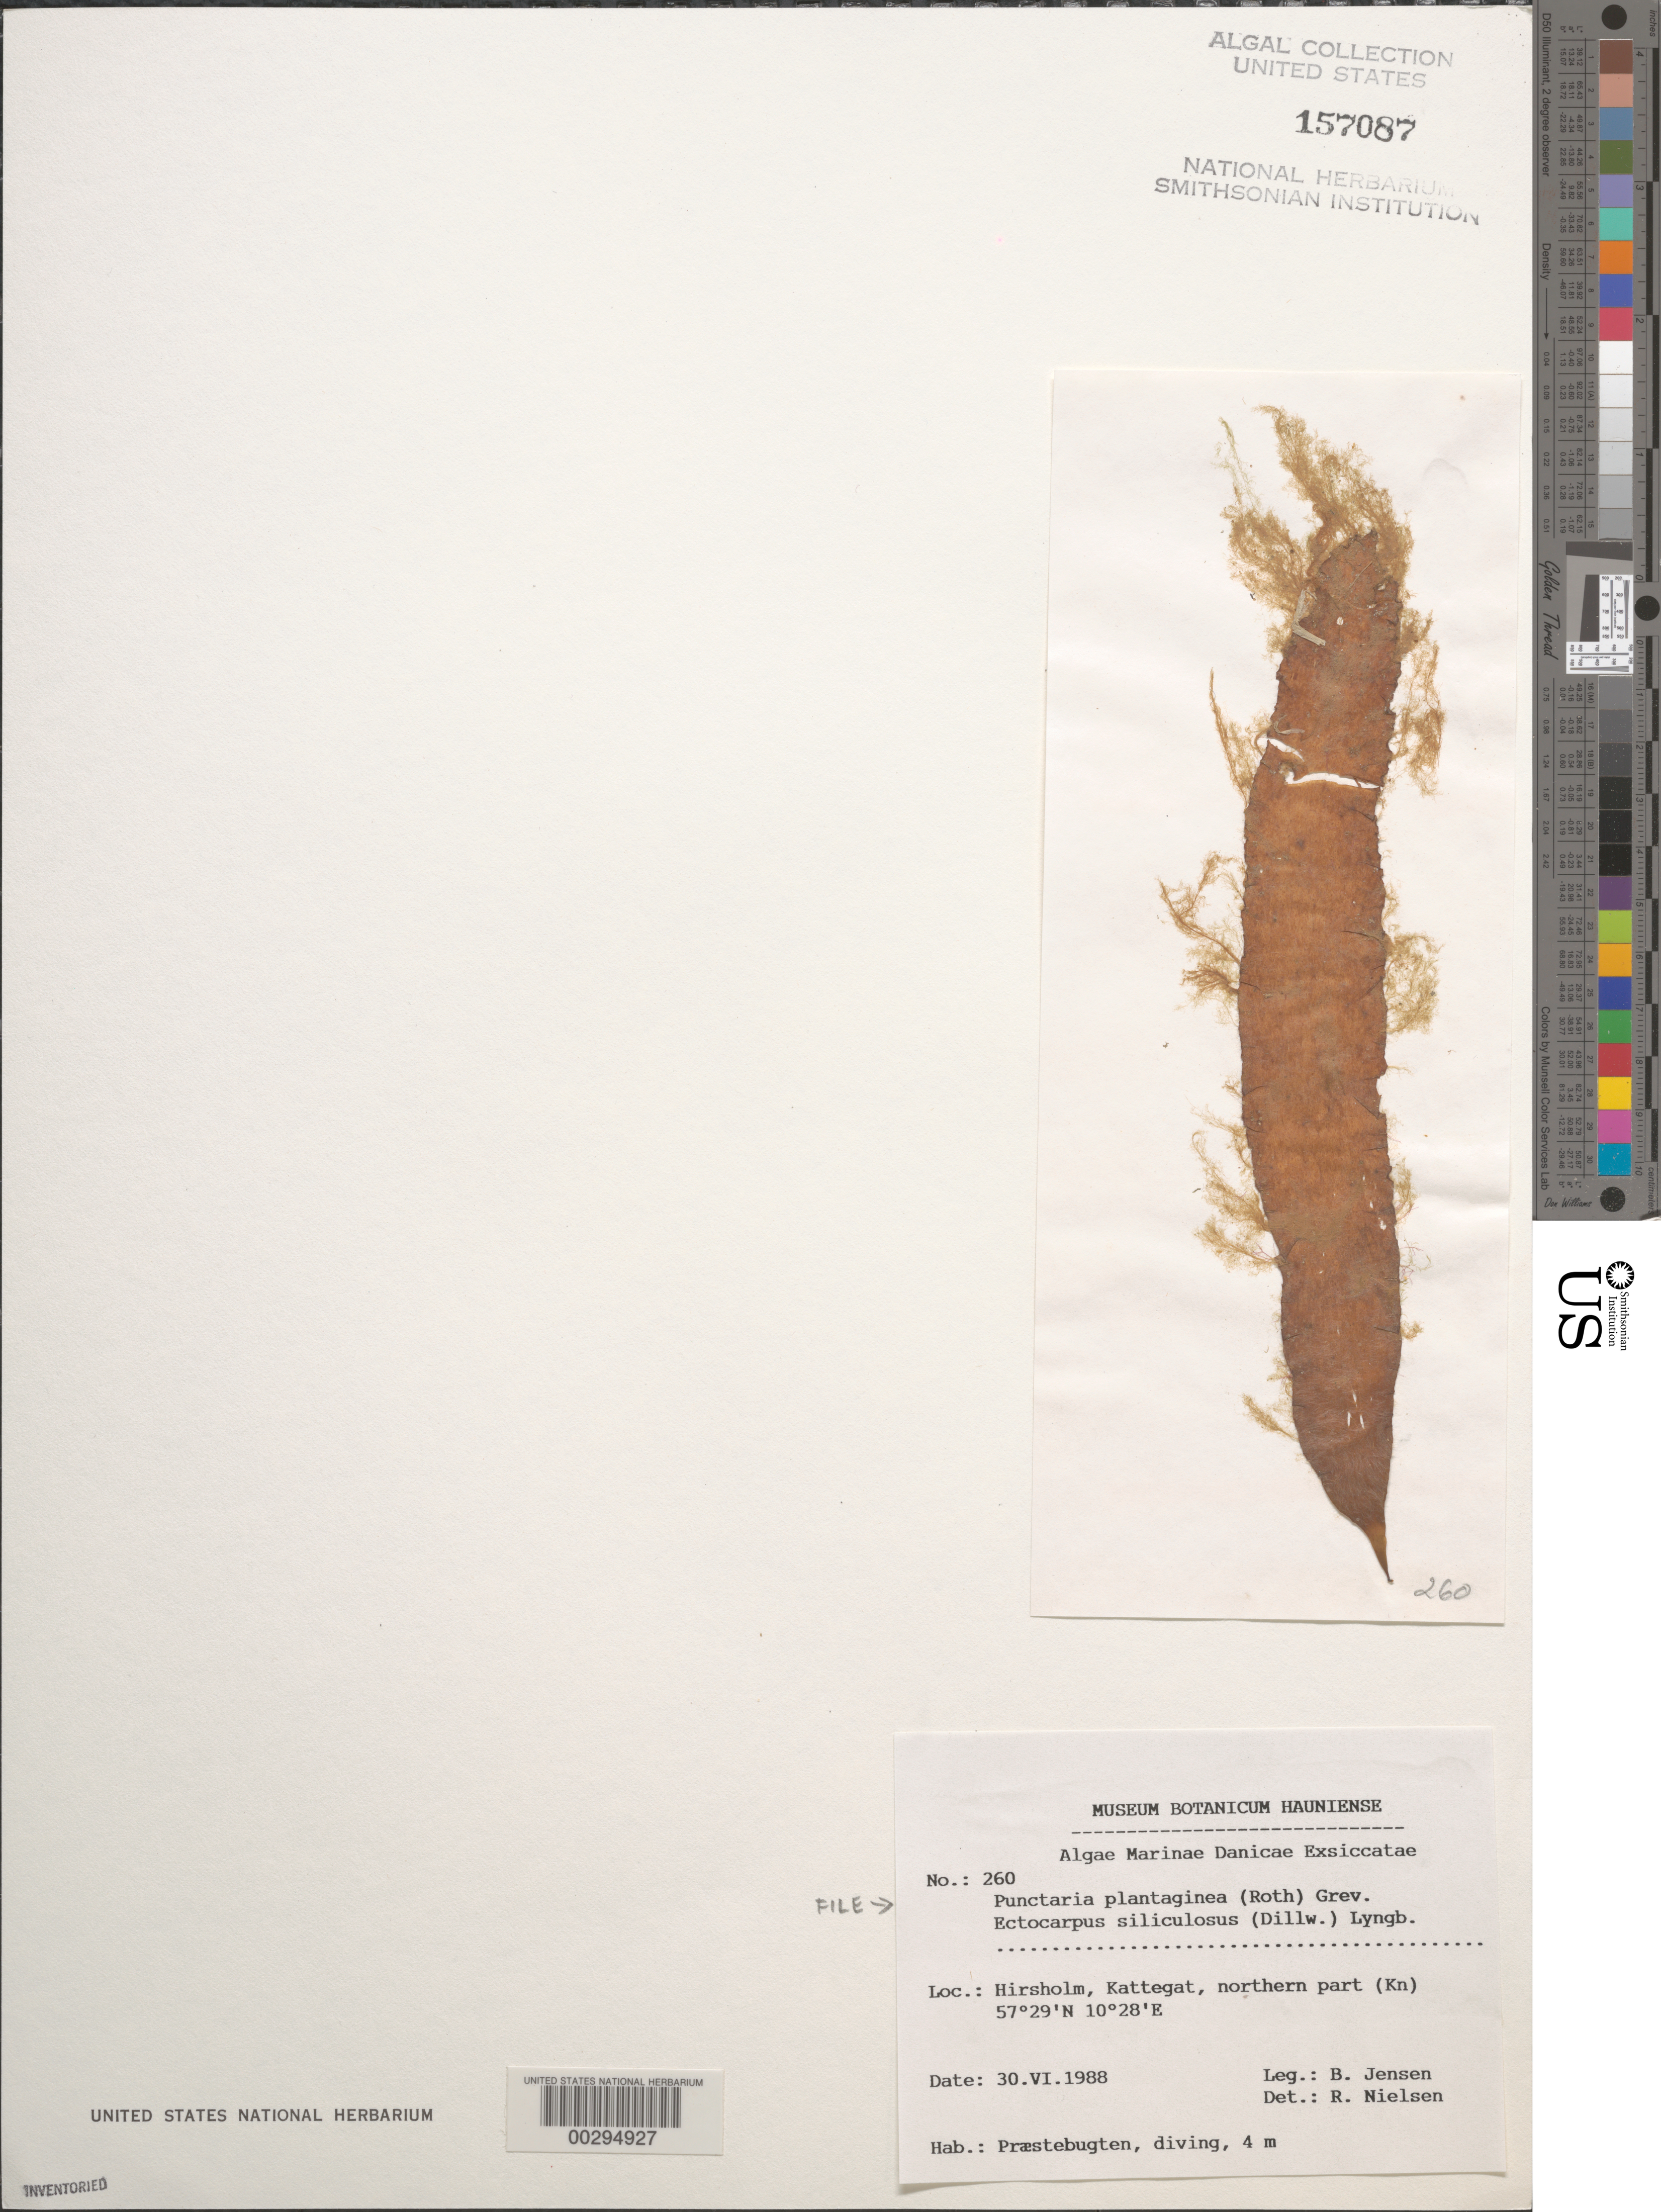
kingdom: Chromista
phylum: Ochrophyta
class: Phaeophyceae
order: Dictyosiphonales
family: Punctariaceae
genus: Punctaria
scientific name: Punctaria plantaginea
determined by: Nielsen, R.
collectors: B. Jensen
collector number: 260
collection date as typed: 30 Jun 1988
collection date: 1988-06-30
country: Denmark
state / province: Nordjylland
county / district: Frederikshavn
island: Hirsholm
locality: Kattegat, northern part; Praestebugten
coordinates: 57 29'N, 10 28'E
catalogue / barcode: US 157087